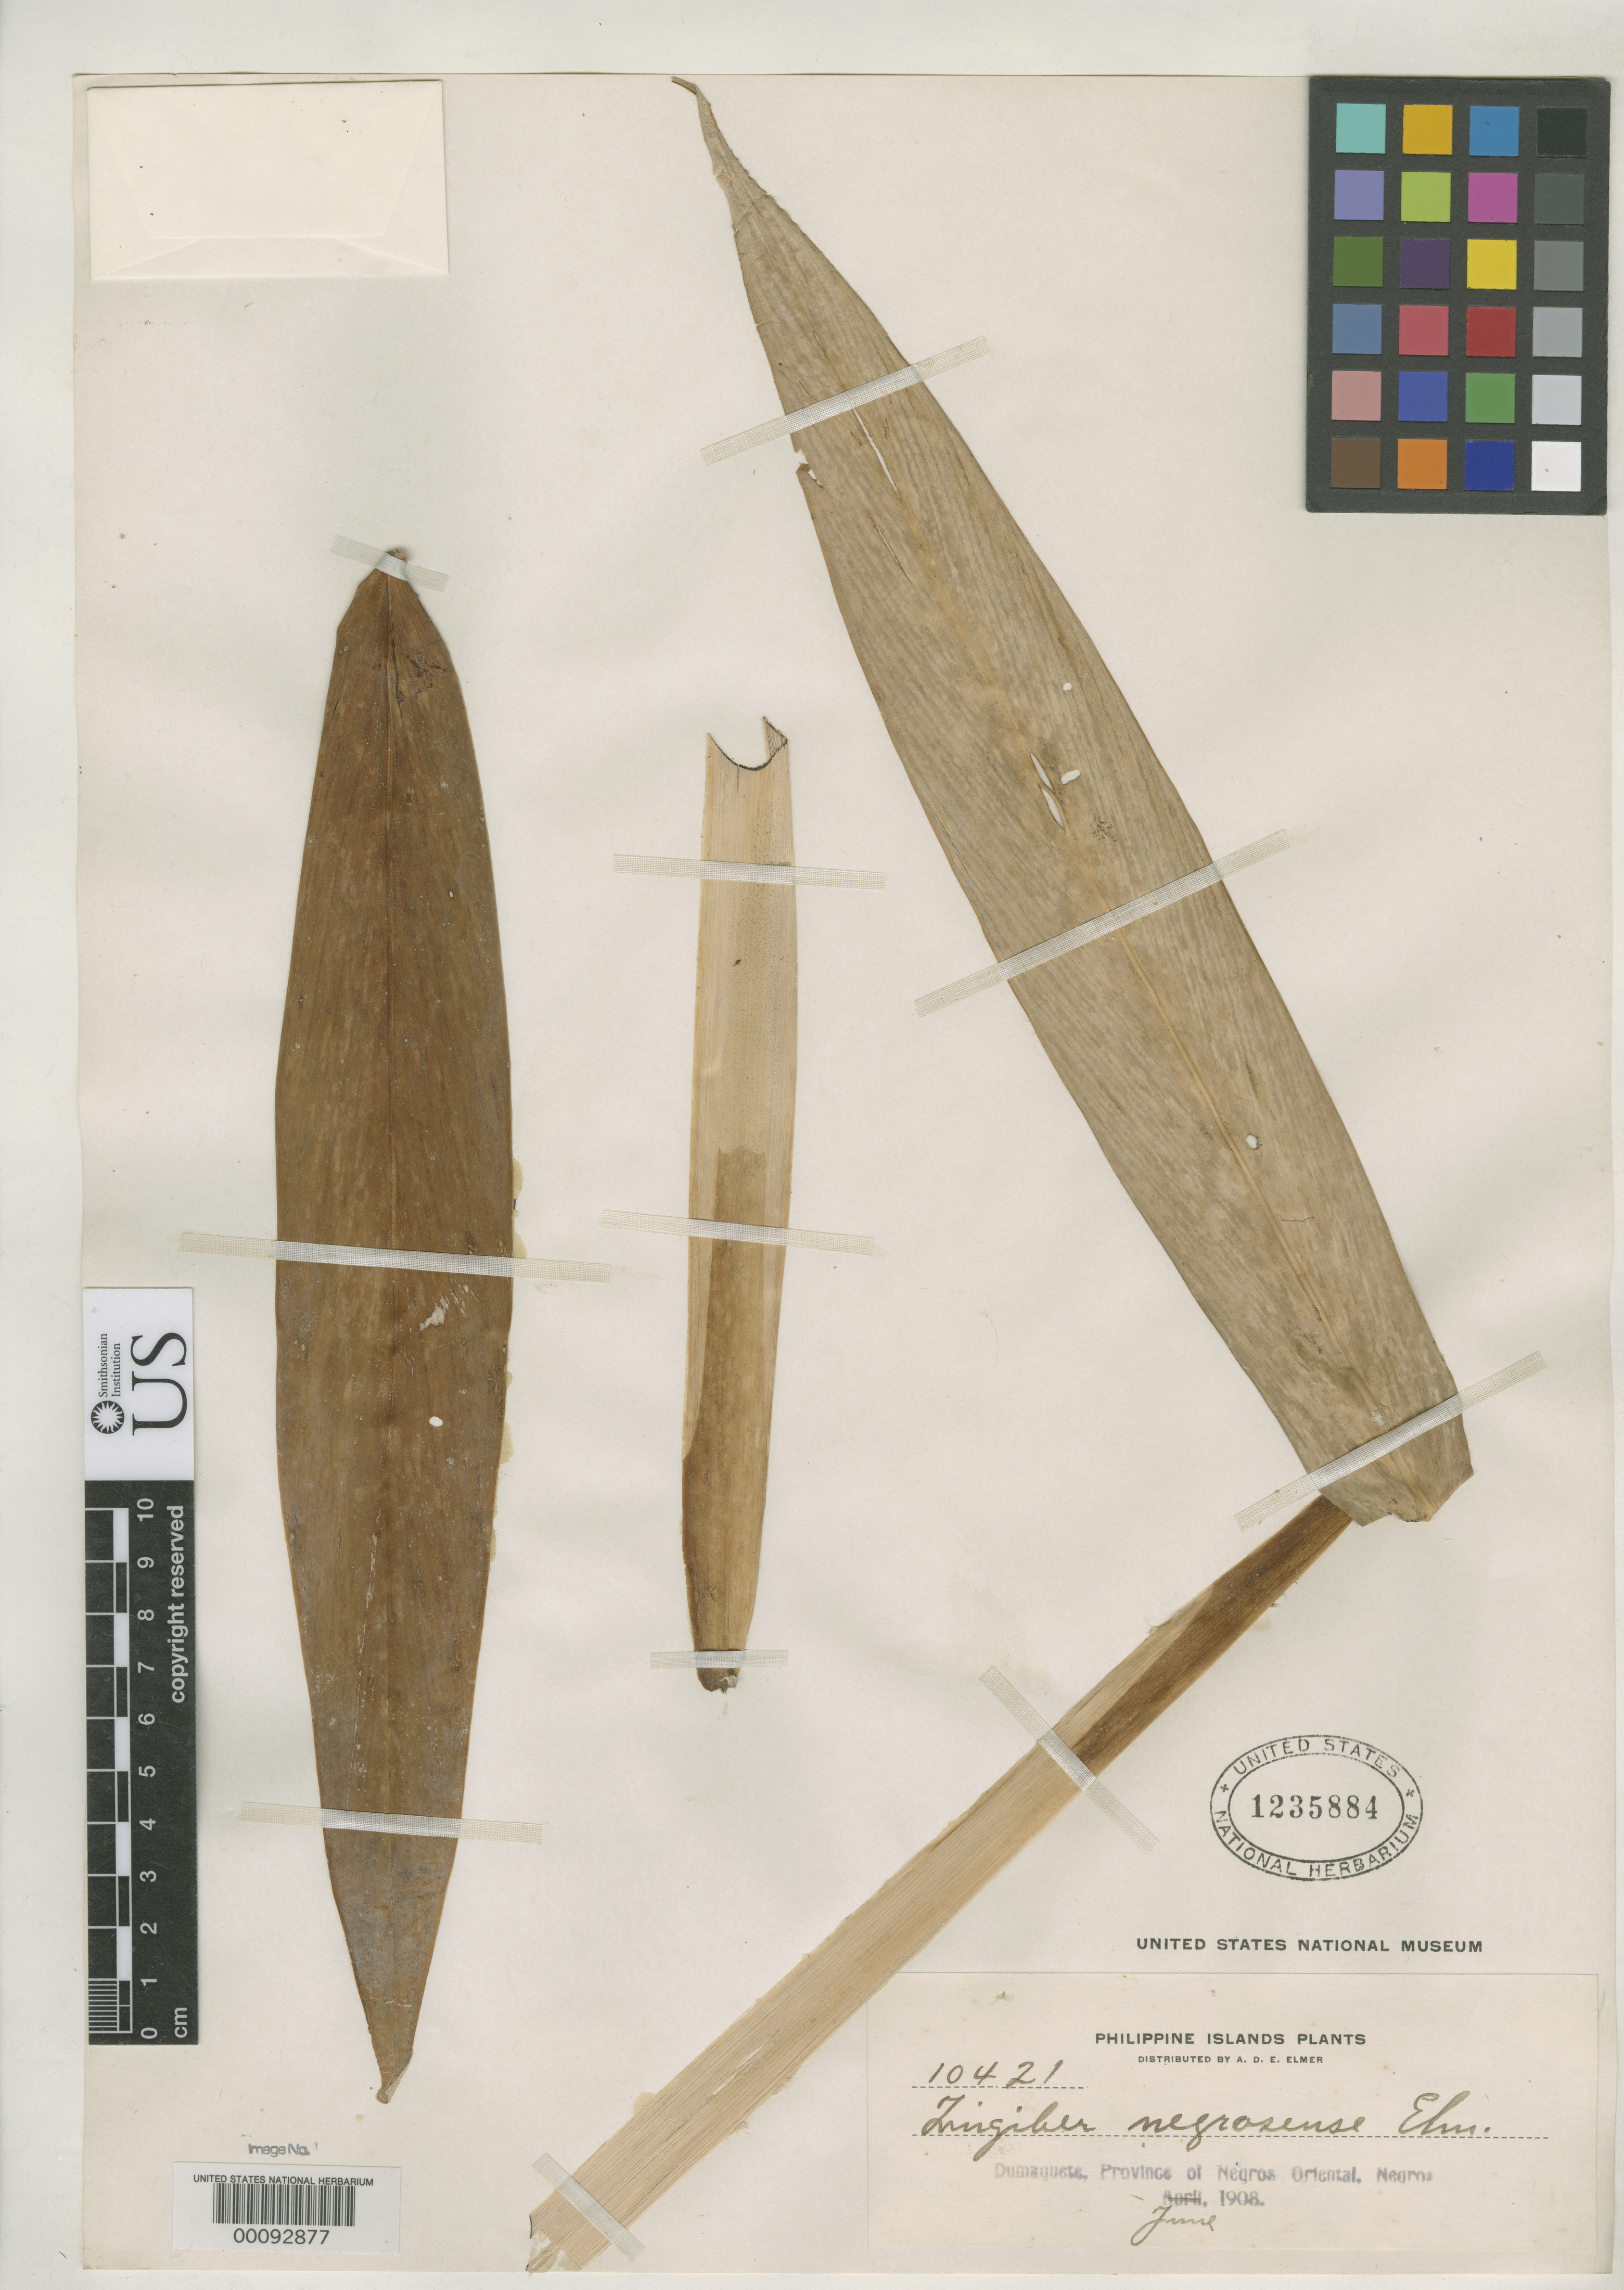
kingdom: Plantae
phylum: Tracheophyta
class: Liliopsida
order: Zingiberales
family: Zingiberaceae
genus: Zingiber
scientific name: Zingiber negrosense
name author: Elmer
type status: Isotype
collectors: A. D. E. Elmer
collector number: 10421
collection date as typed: Jun 1908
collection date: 1908-06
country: Philippines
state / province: Central Visayas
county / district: Negros Oriental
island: Negros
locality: Dumaguete, Cuernos Mountains.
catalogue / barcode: US 1235884